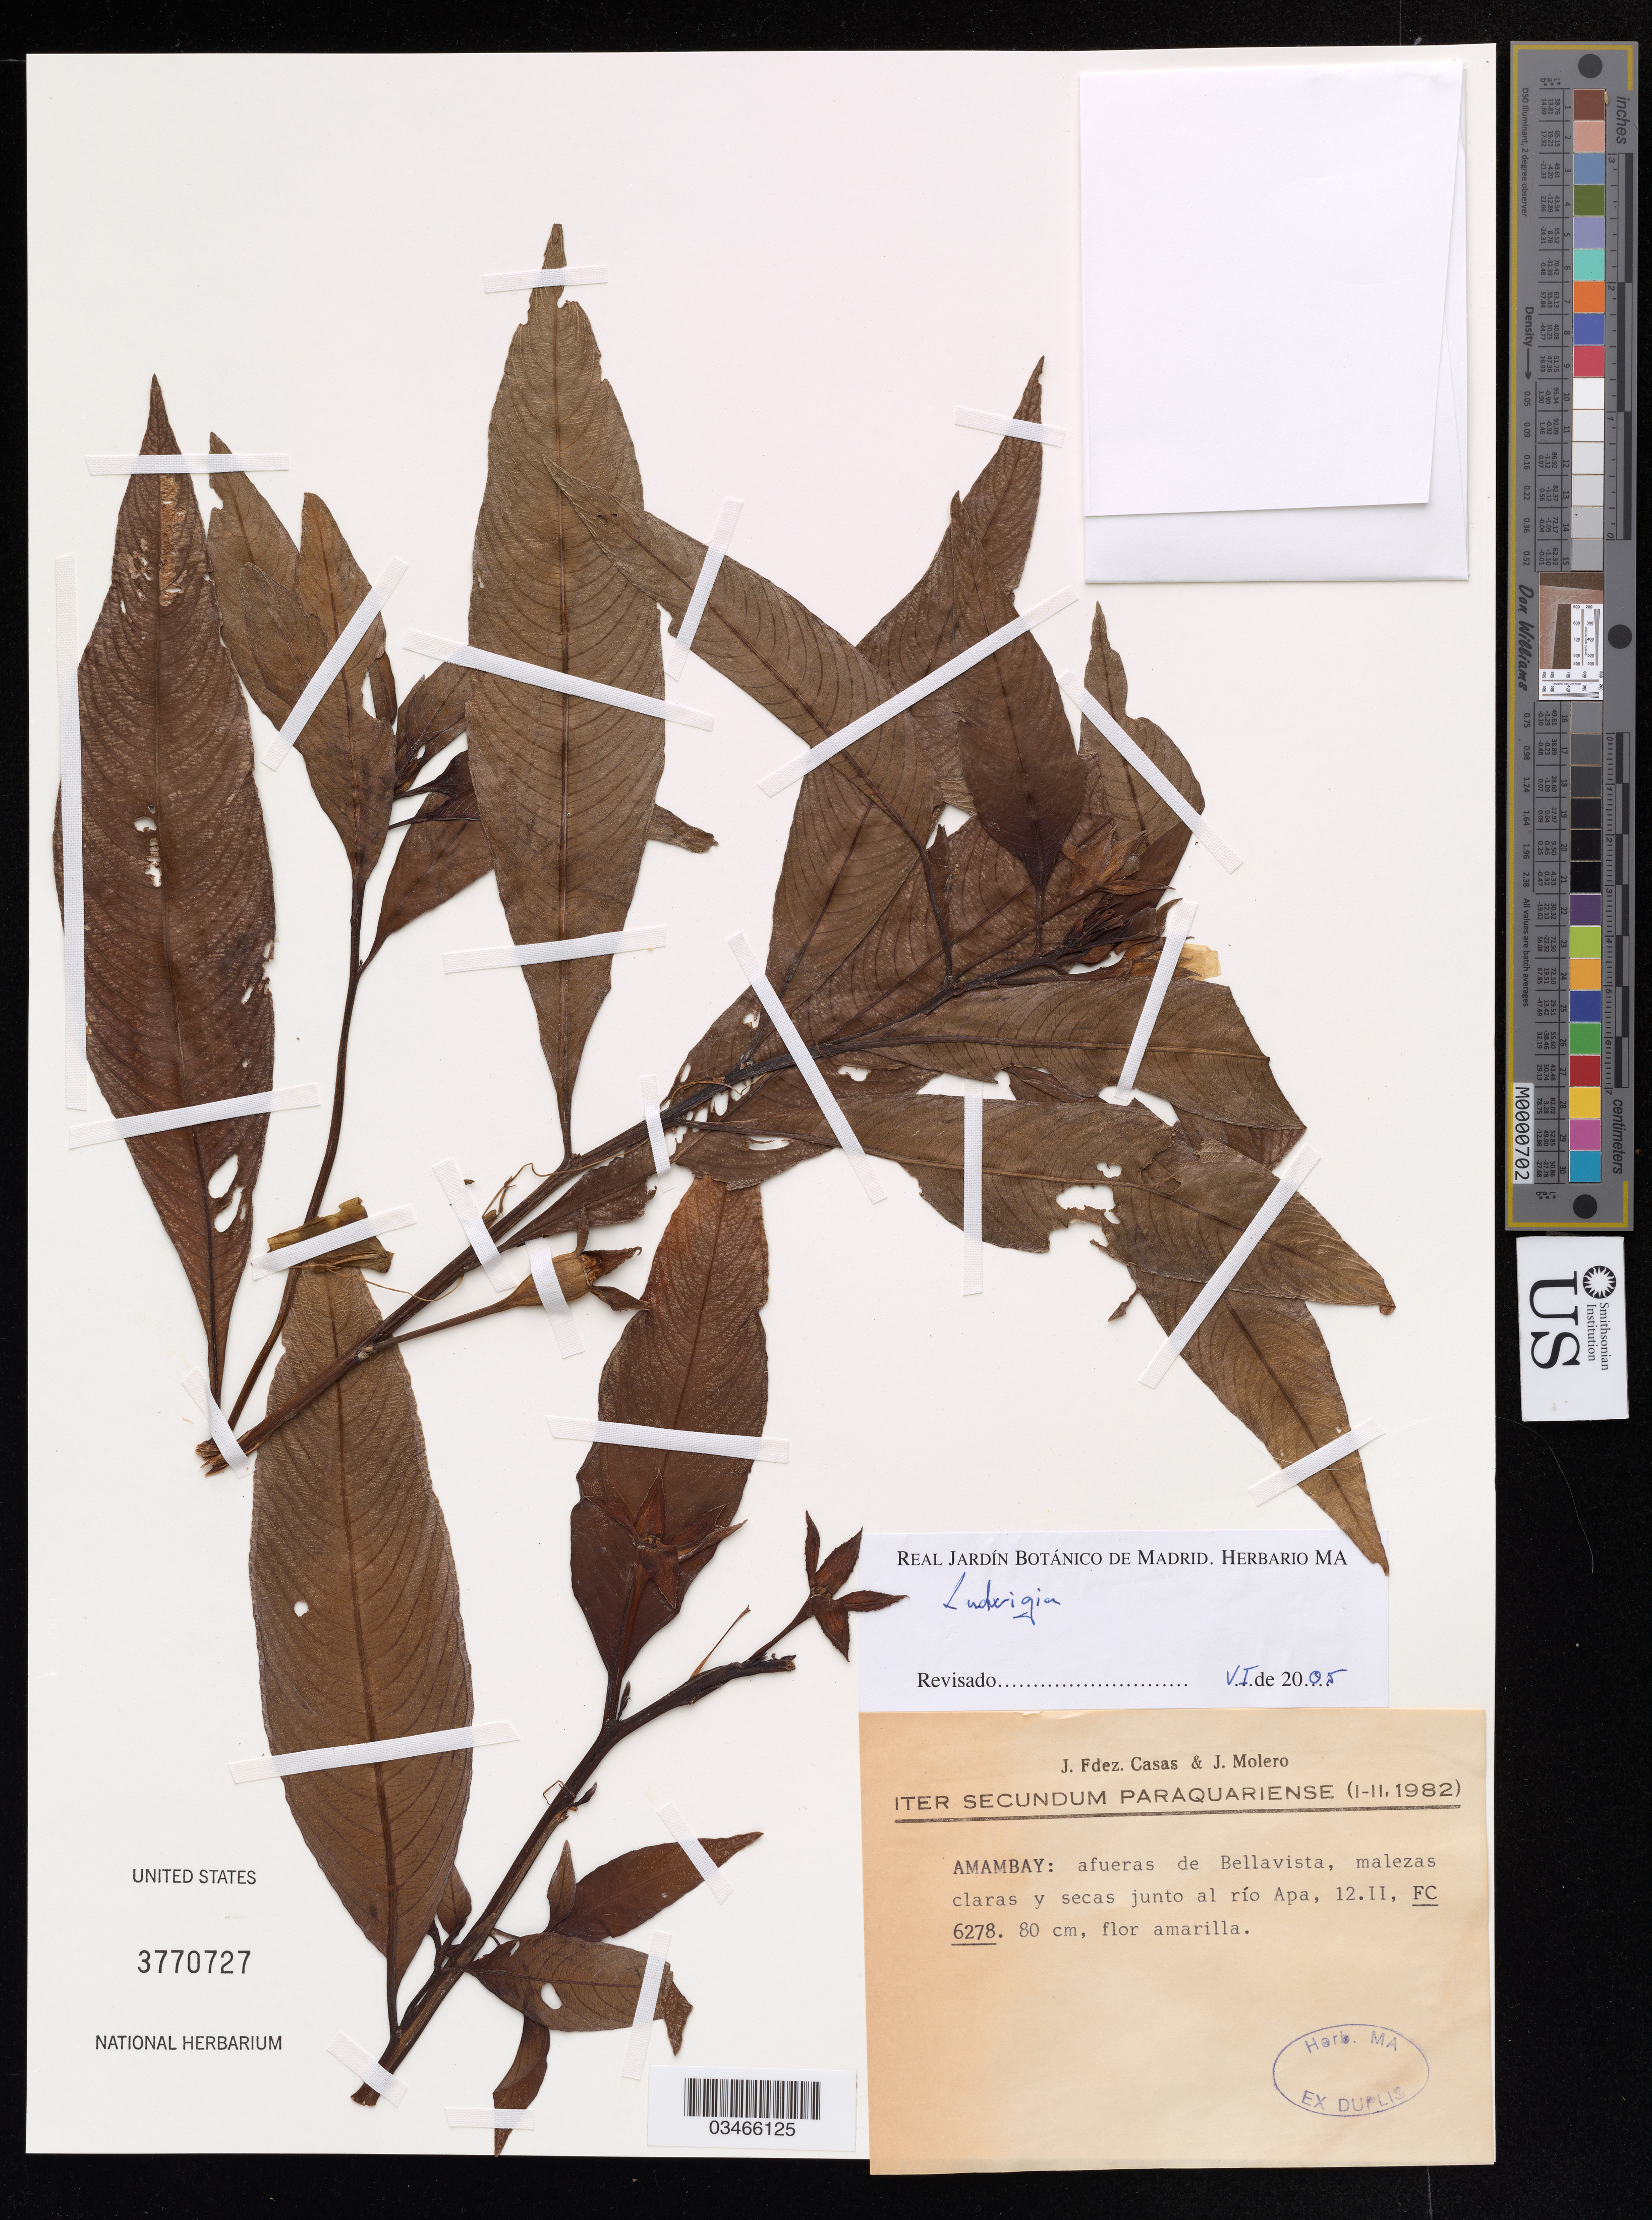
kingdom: Plantae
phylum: Tracheophyta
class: Magnoliopsida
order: Myrtales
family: Onagraceae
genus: Ludwigia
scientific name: Ludwigia sp.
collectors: J. Fdez. Casas & J. Molero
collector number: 6278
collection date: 1982-02-01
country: Paraguay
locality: AMAMBAY: afueras de Bellavista, malezas claras y secas junto al rio Apa, 12.II, 80 cm, flor amarilla.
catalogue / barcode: US 3770727